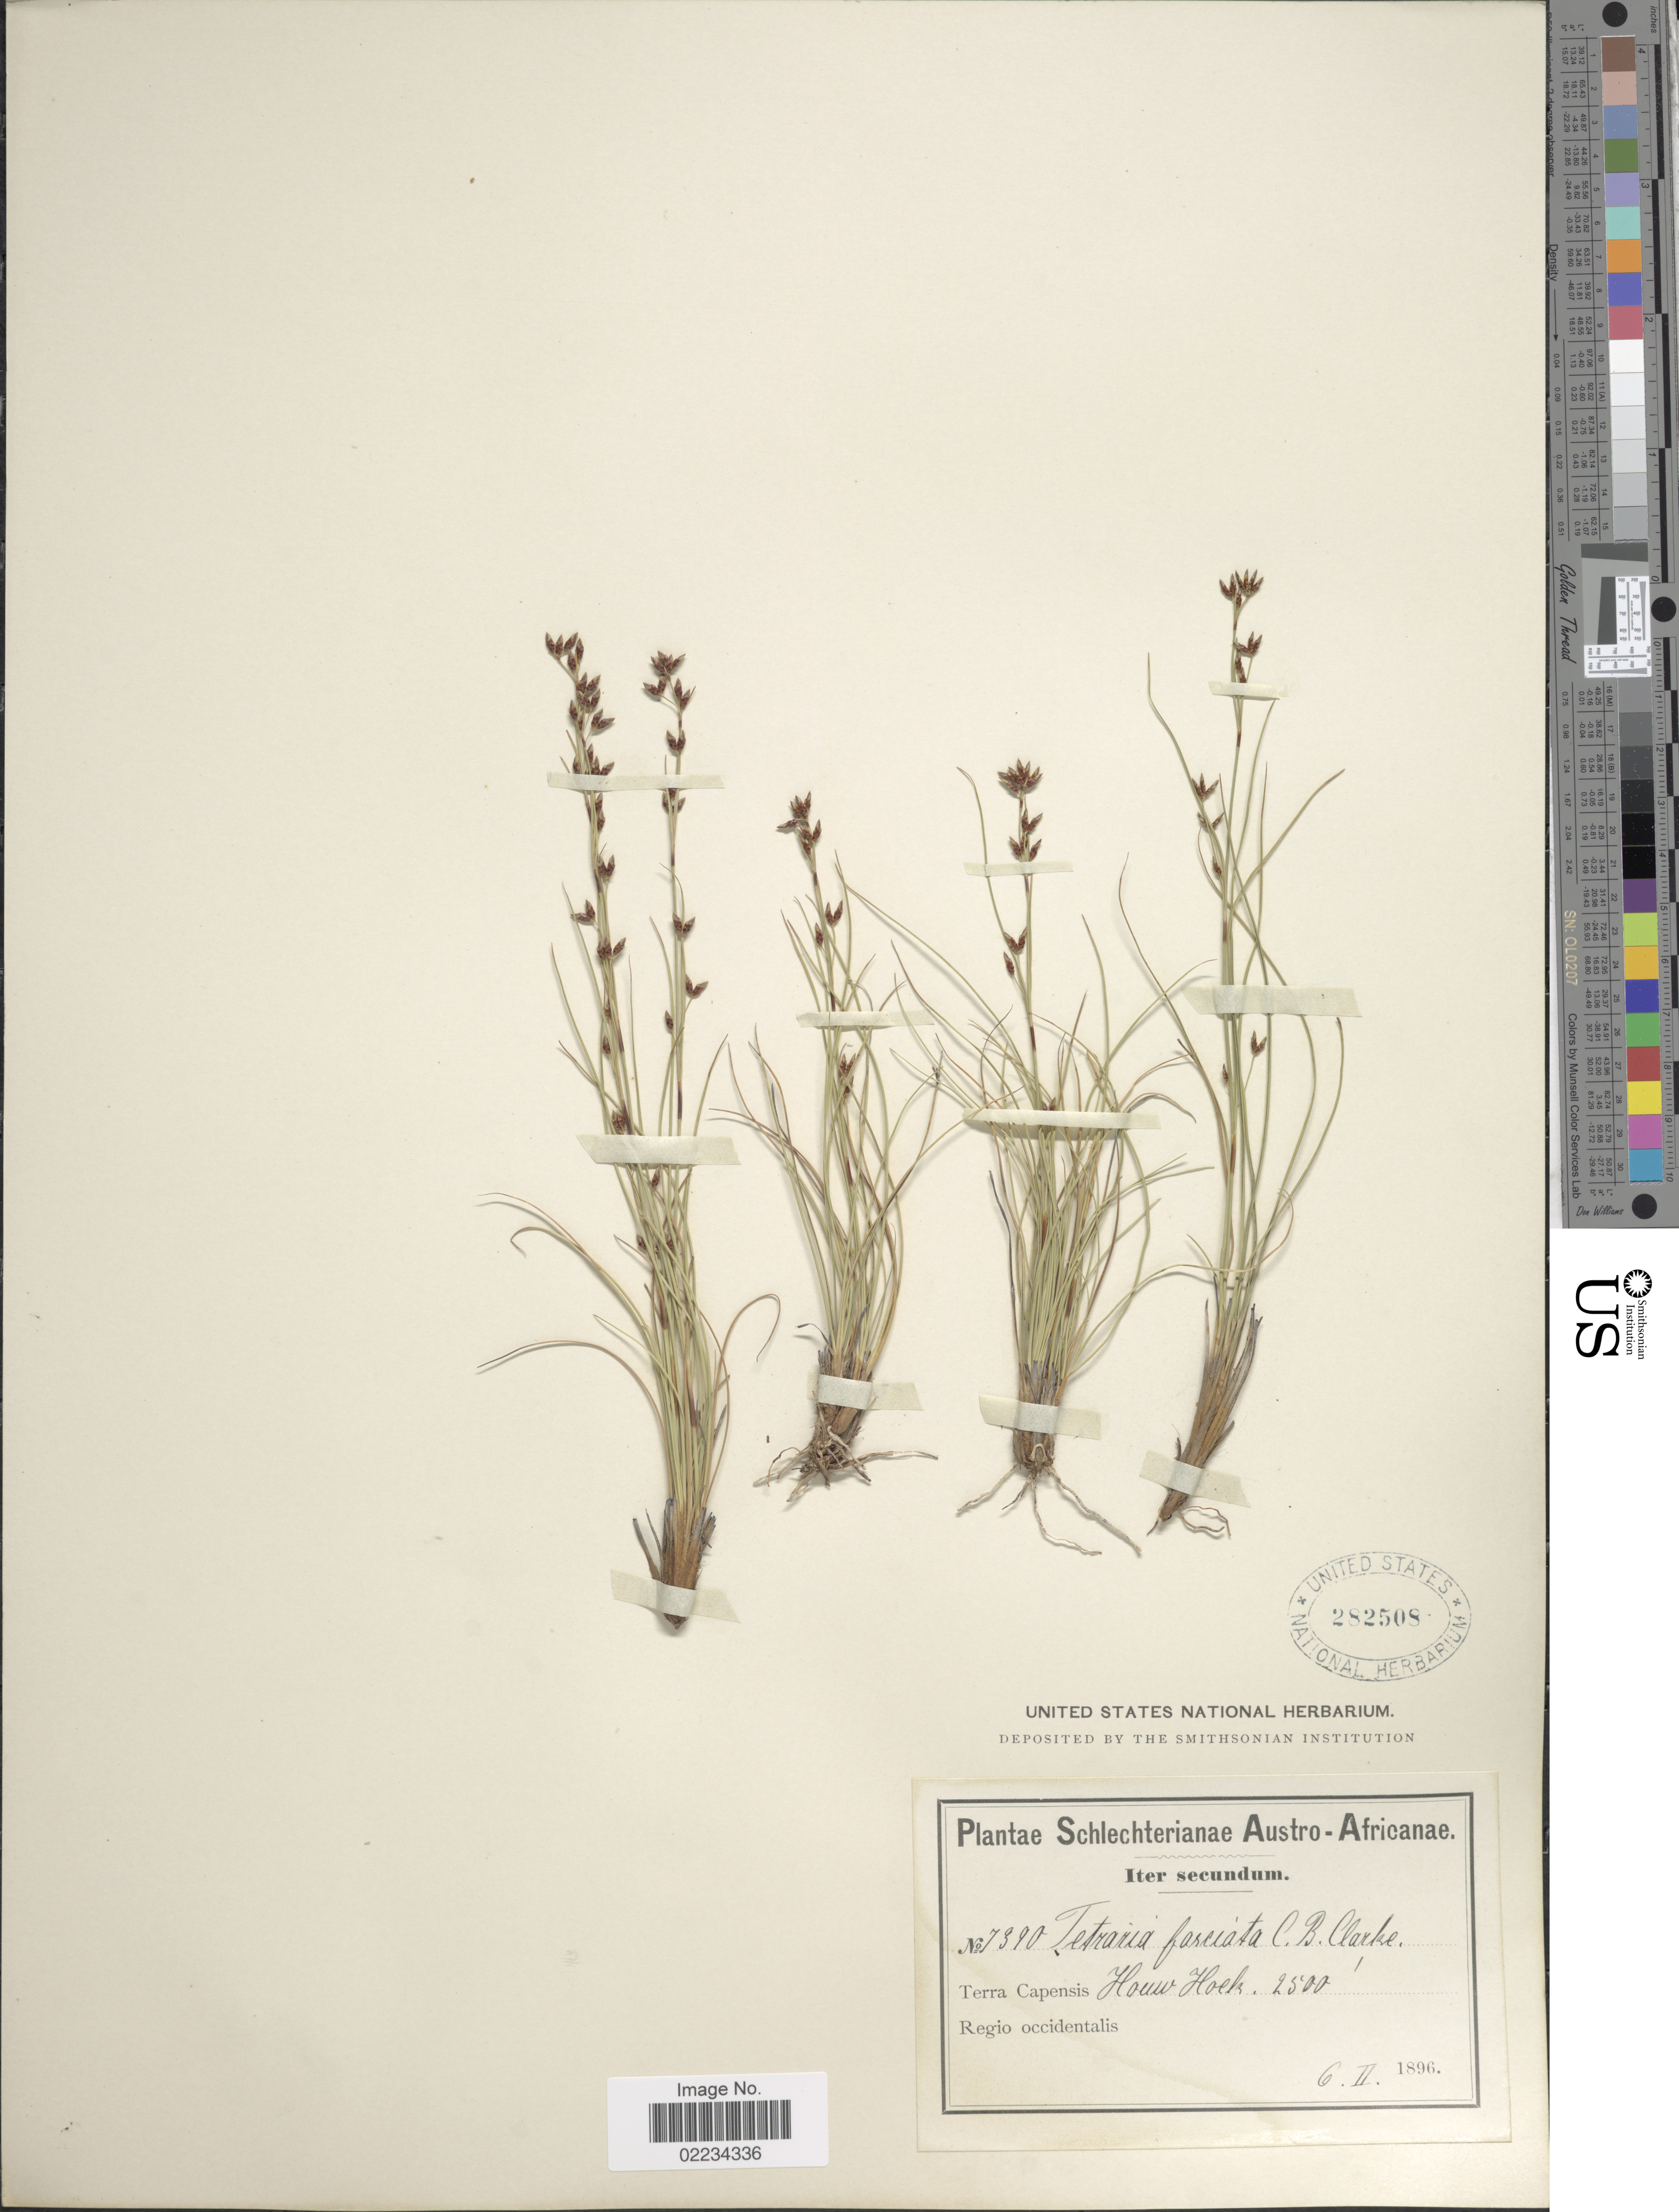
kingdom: Plantae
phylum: Tracheophyta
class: Liliopsida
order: Poales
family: Cyperaceae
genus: Tetraria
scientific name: Tetraria circinalis var. reducta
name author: Kük.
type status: Isosyntype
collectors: Schlechter, --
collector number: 7390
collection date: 1896-02-06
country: South Africa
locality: Austro-Africanae, Iter secundum, Terra Capensis, Houw Hoek, Regio occidentalis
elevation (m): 762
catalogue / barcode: US 282508